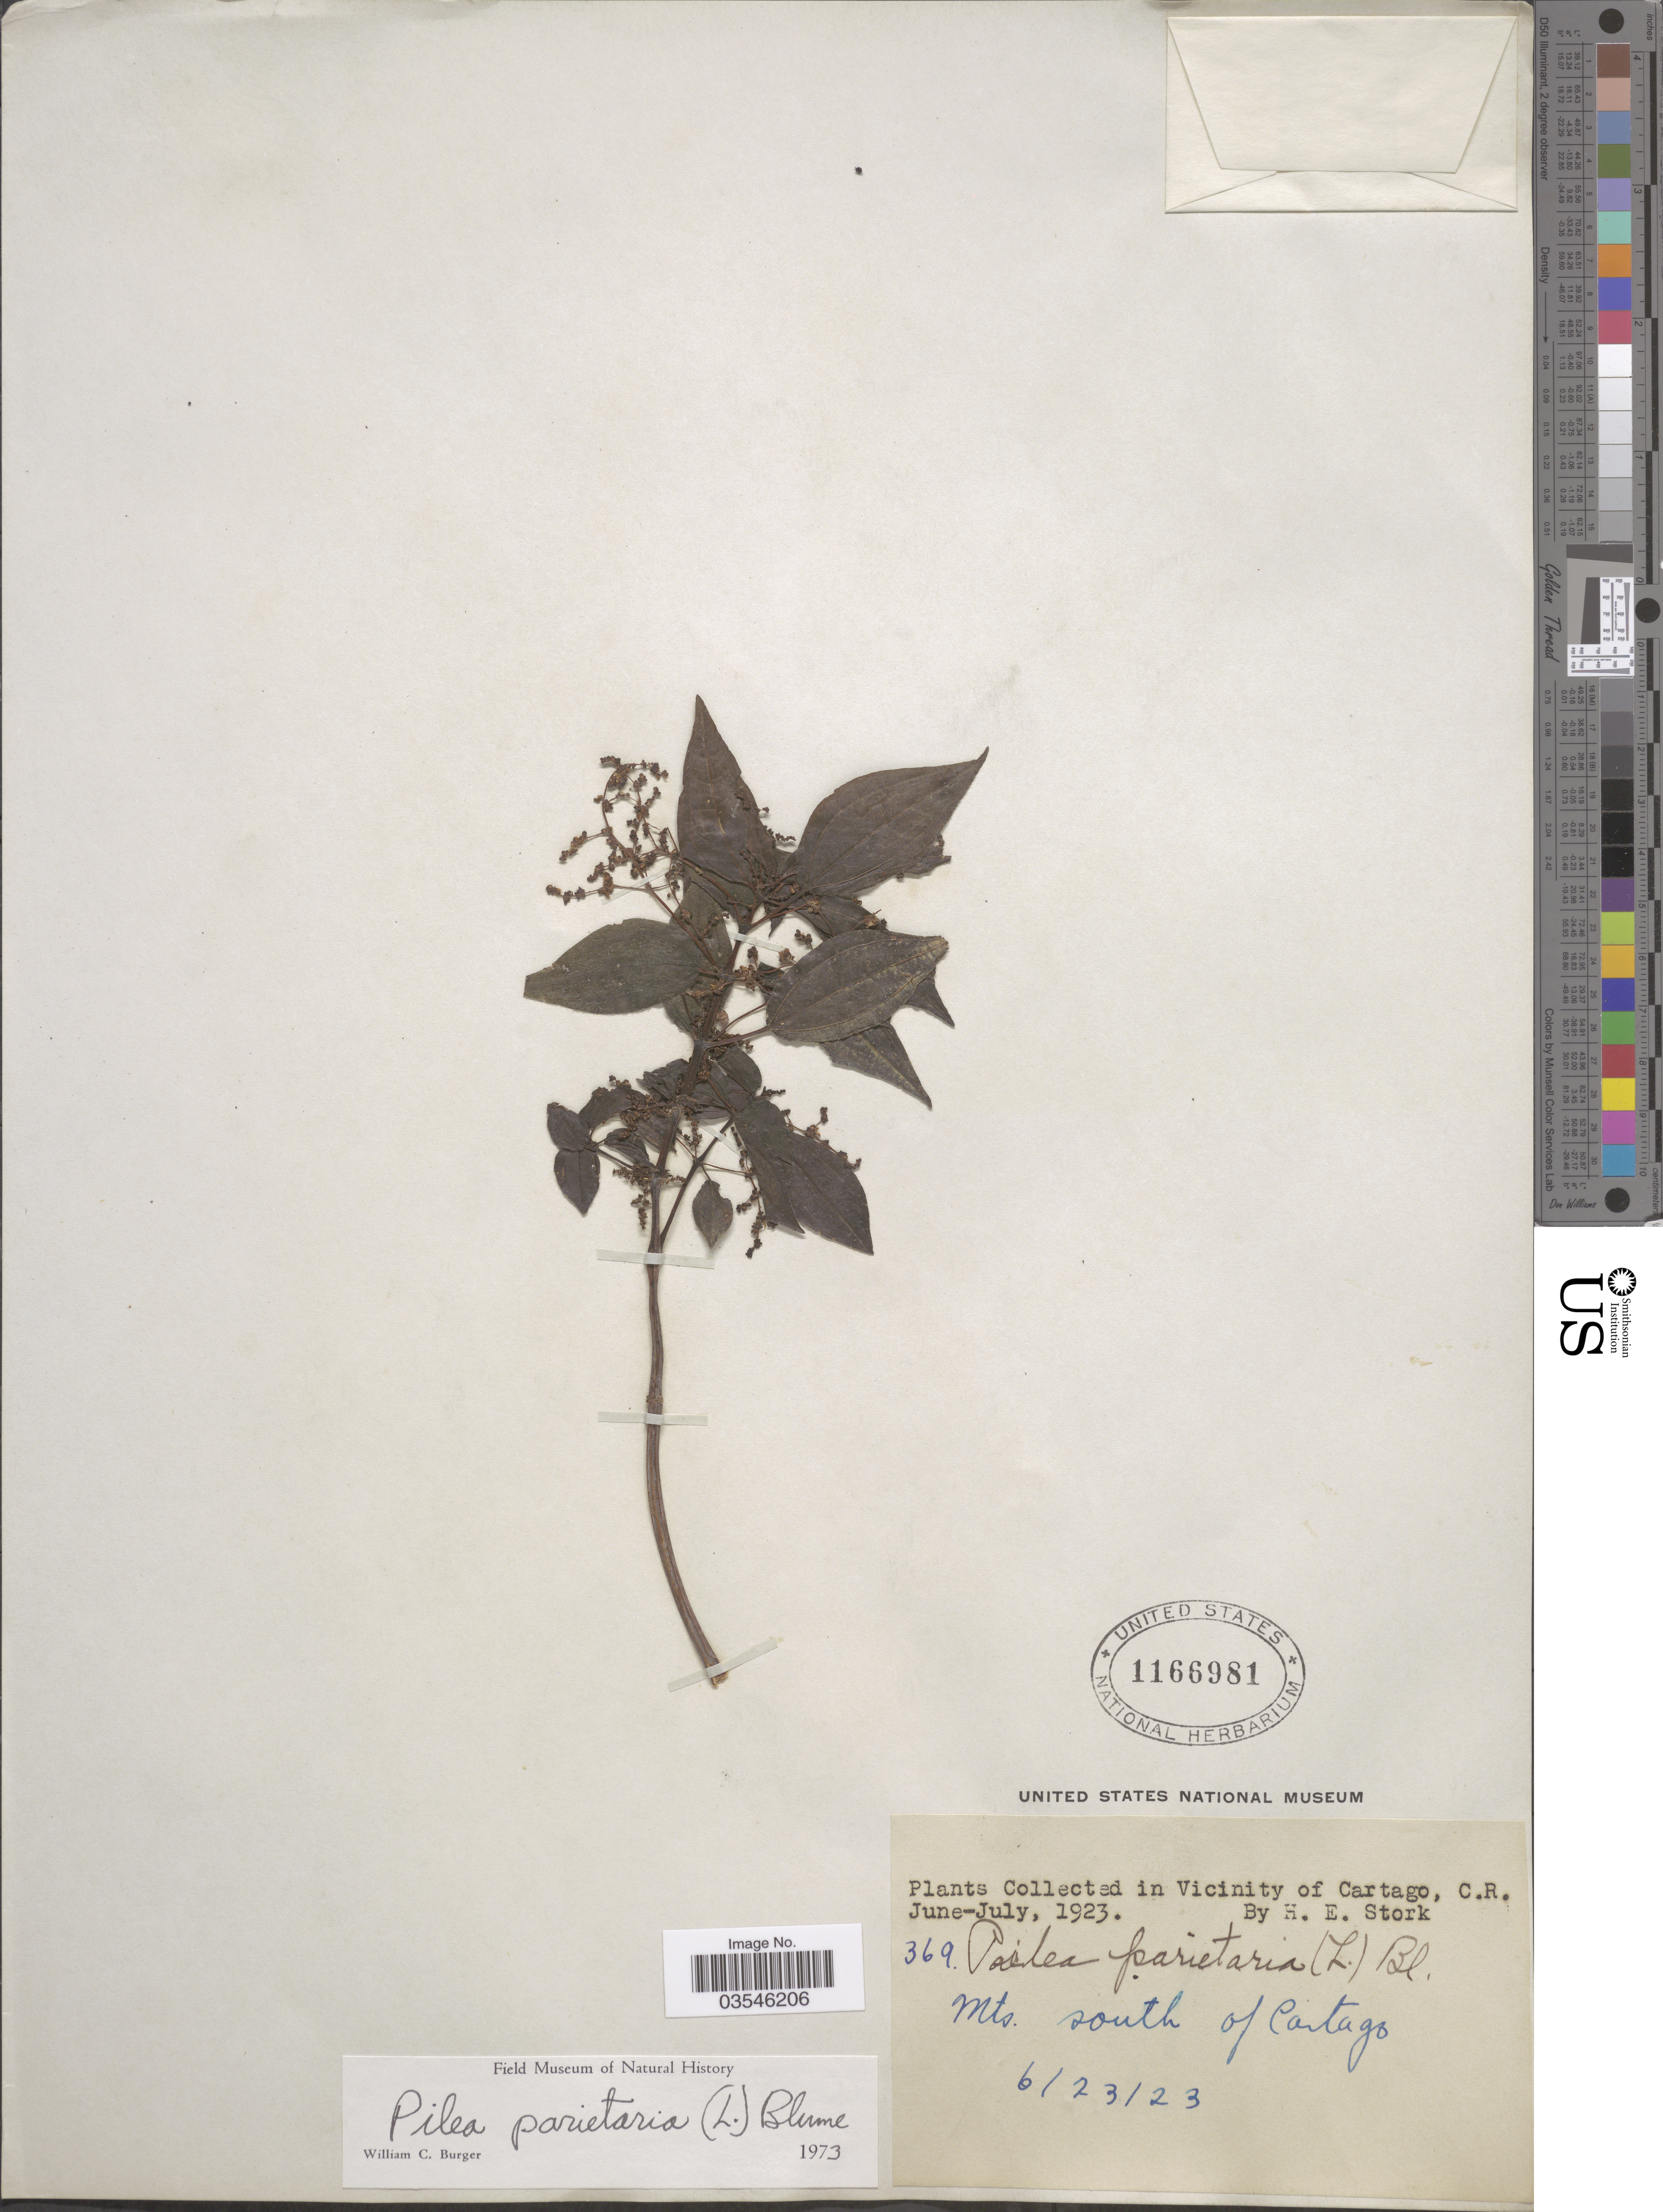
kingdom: Plantae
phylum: Tracheophyta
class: Magnoliopsida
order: Rosales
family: Urticaceae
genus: Pilea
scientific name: Pilea parietaria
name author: (L.) Blume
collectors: H. E. Stork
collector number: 369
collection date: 1923-06-23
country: Costa Rica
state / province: Cartago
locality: Vicinity of Cartago. Mts. south of Cartago.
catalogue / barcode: US 1166981